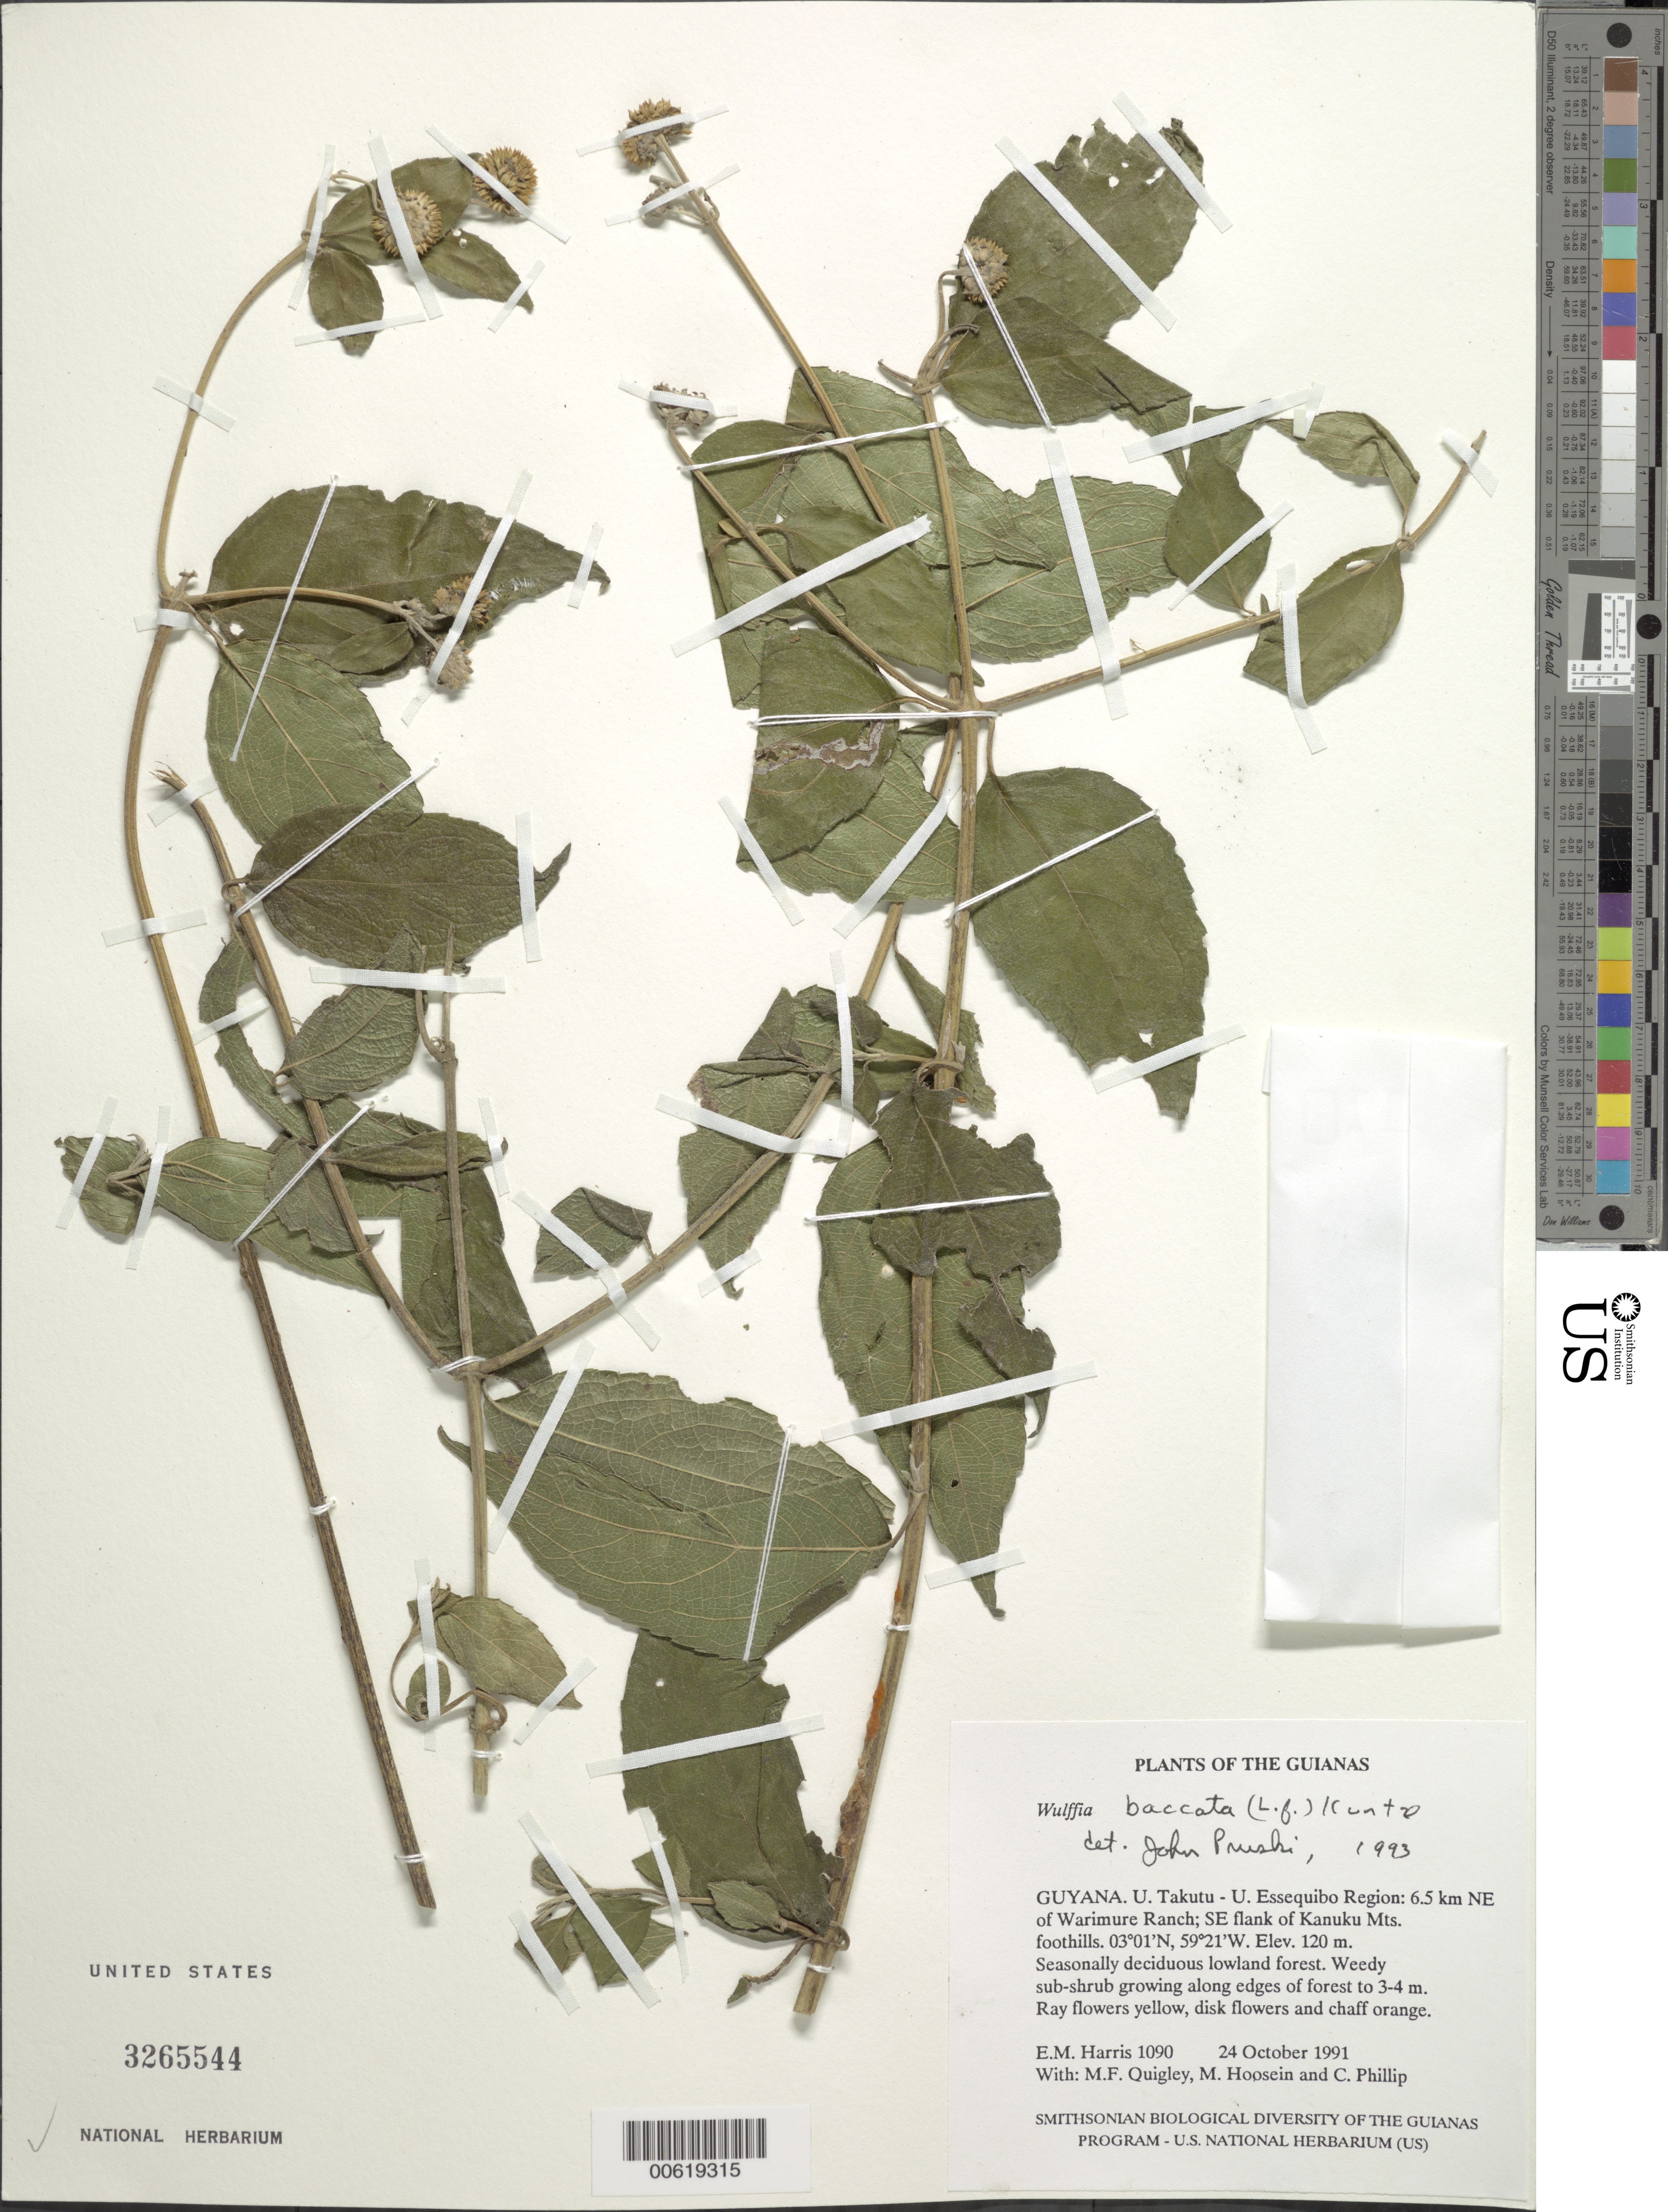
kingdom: Plantae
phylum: Tracheophyta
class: Magnoliopsida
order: Asterales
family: Asteraceae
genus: Wulffia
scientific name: Wulffia baccata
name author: (L. f.) Kuntze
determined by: Pruski, J. F.; Funk, V. A.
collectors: E. M. Harris, M. Quigley, M. Hossein & C. Phillip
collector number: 1090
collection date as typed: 24 October 1991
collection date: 1991-10-24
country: Guyana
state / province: U. Takutu-U. Essequibo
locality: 6.5 km NE of Warimure Ranch; SE flank of Kanuku Mts. foothills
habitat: Seasonally deciduous lowland forest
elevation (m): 120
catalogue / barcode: US 3265544